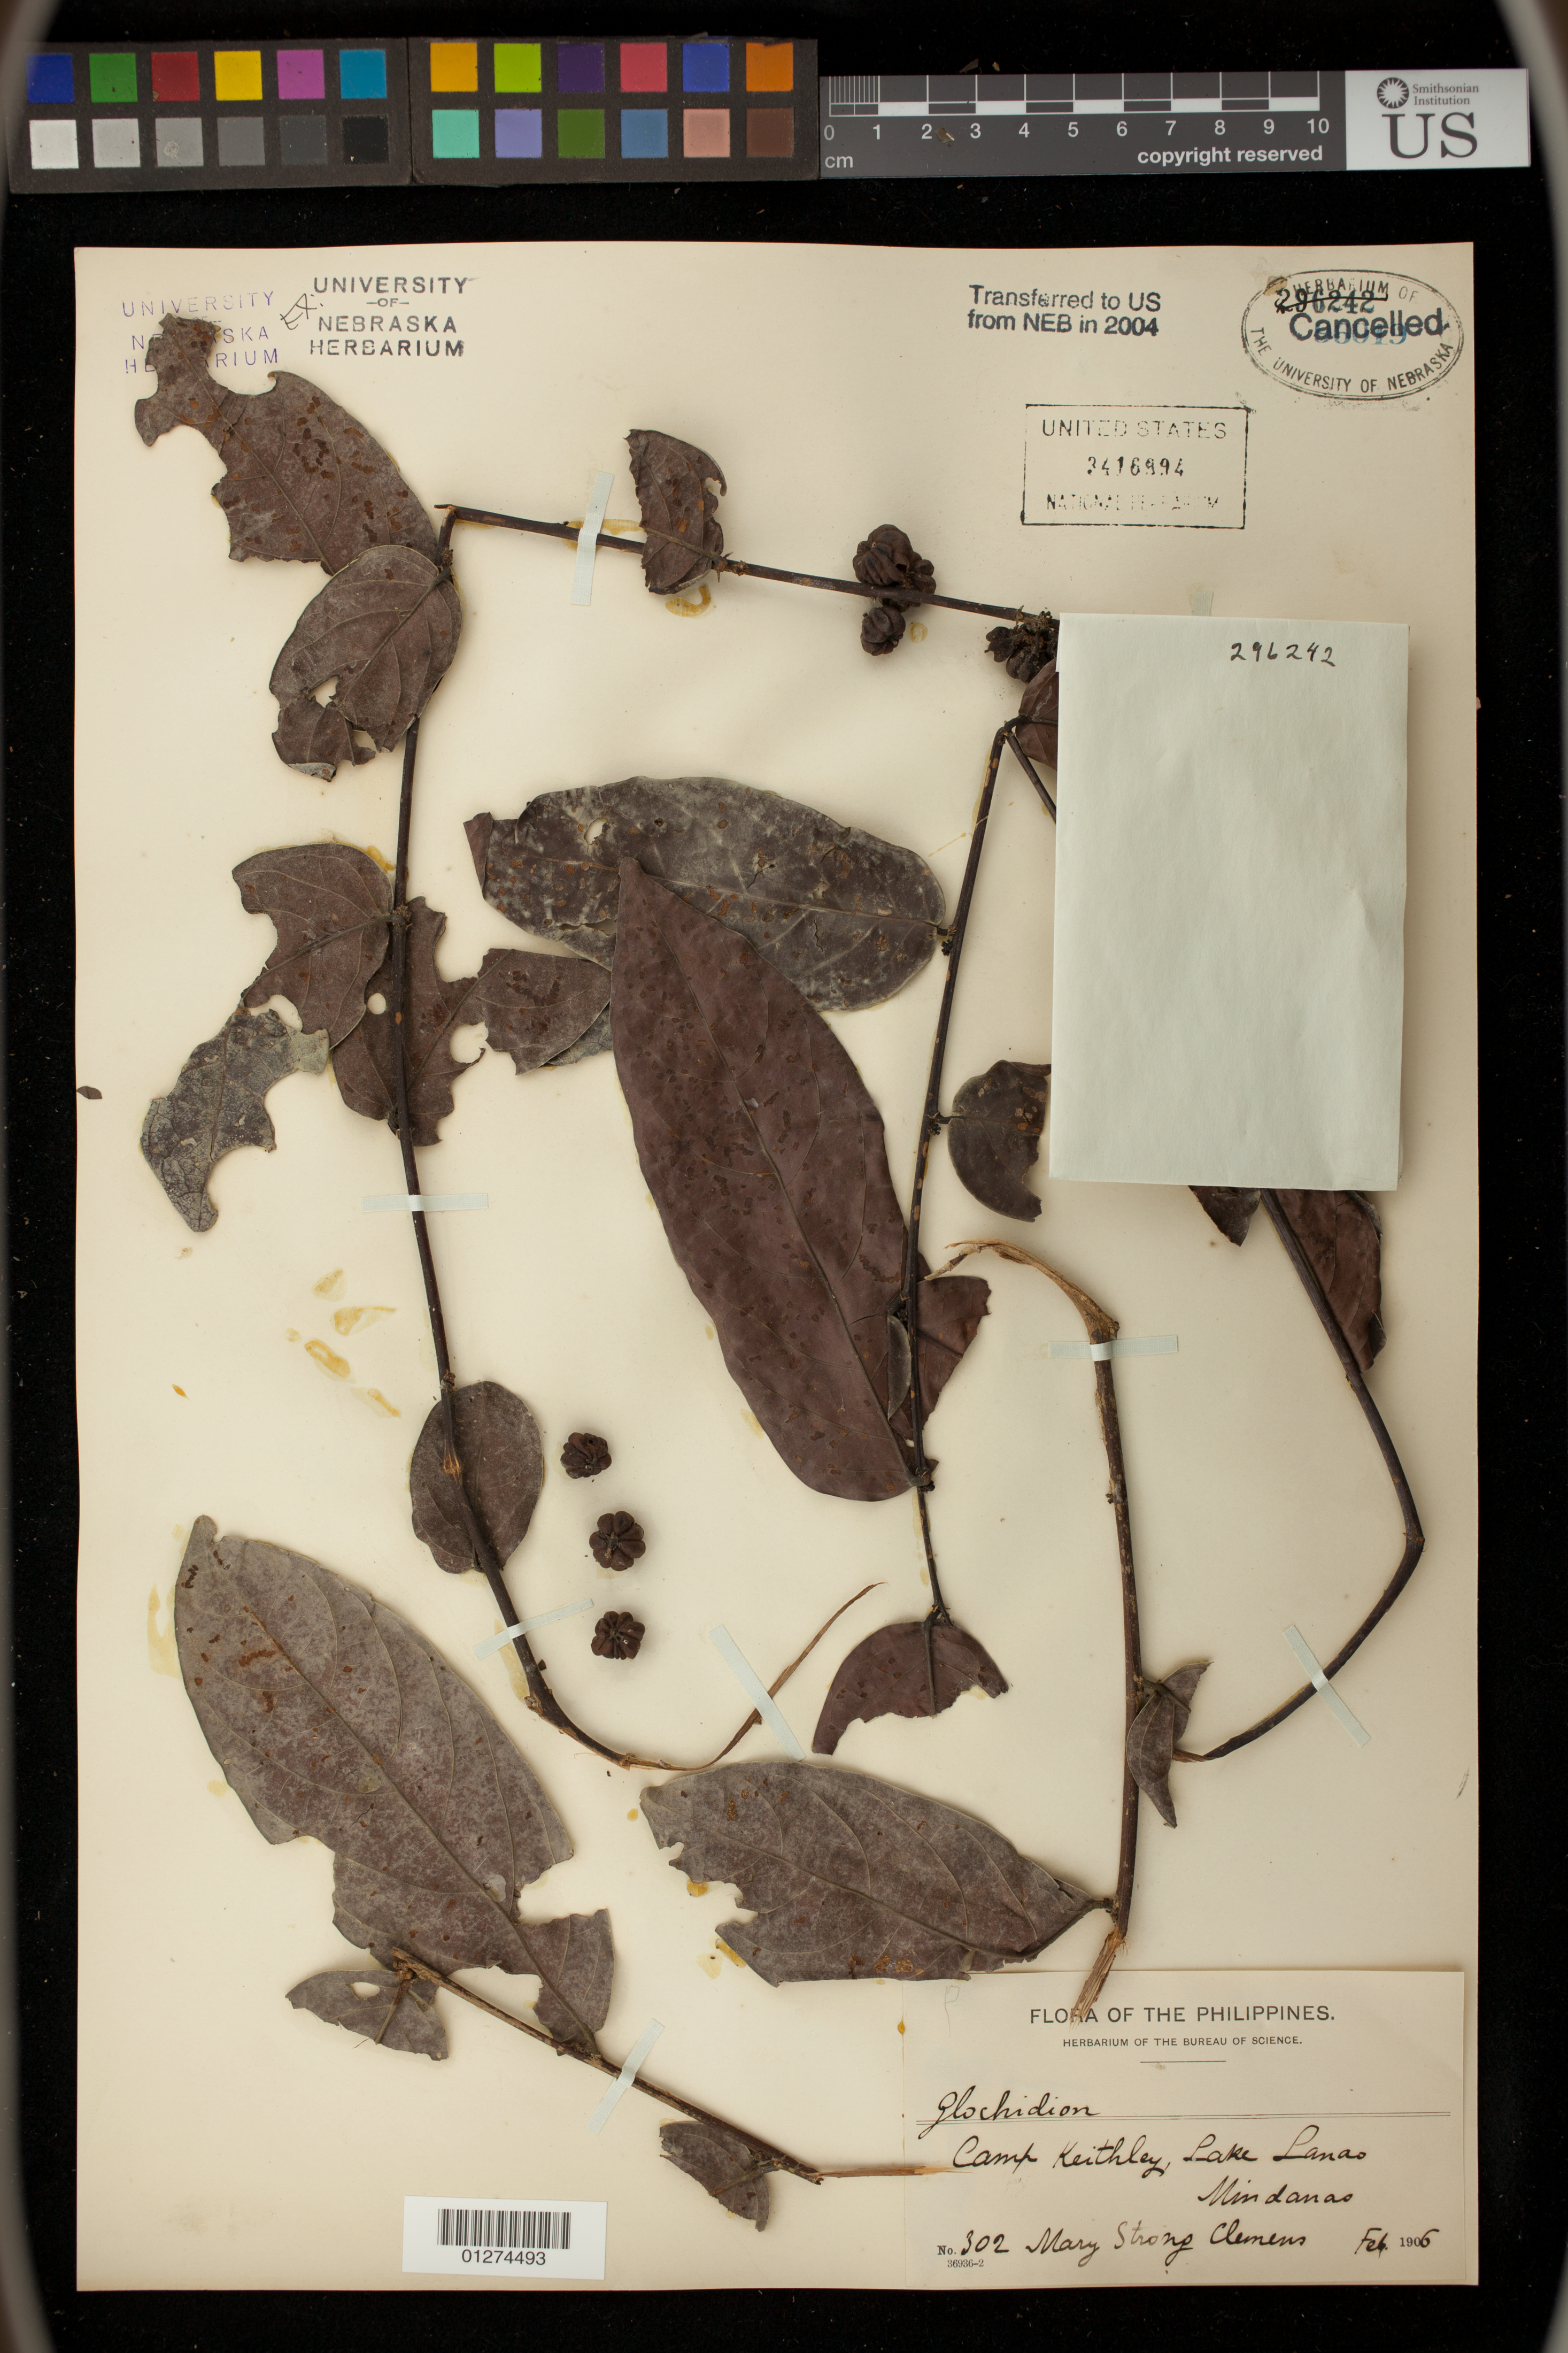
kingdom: Plantae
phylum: Tracheophyta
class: Magnoliopsida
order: Malpighiales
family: Phyllanthaceae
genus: Glochidion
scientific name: Glochidion sp.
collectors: M. S. Clemens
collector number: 302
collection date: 1906-02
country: Philippines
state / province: Muslim Mindanao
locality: Camp Keithley, Lake Lanao, Mindanao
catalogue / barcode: US 3416994